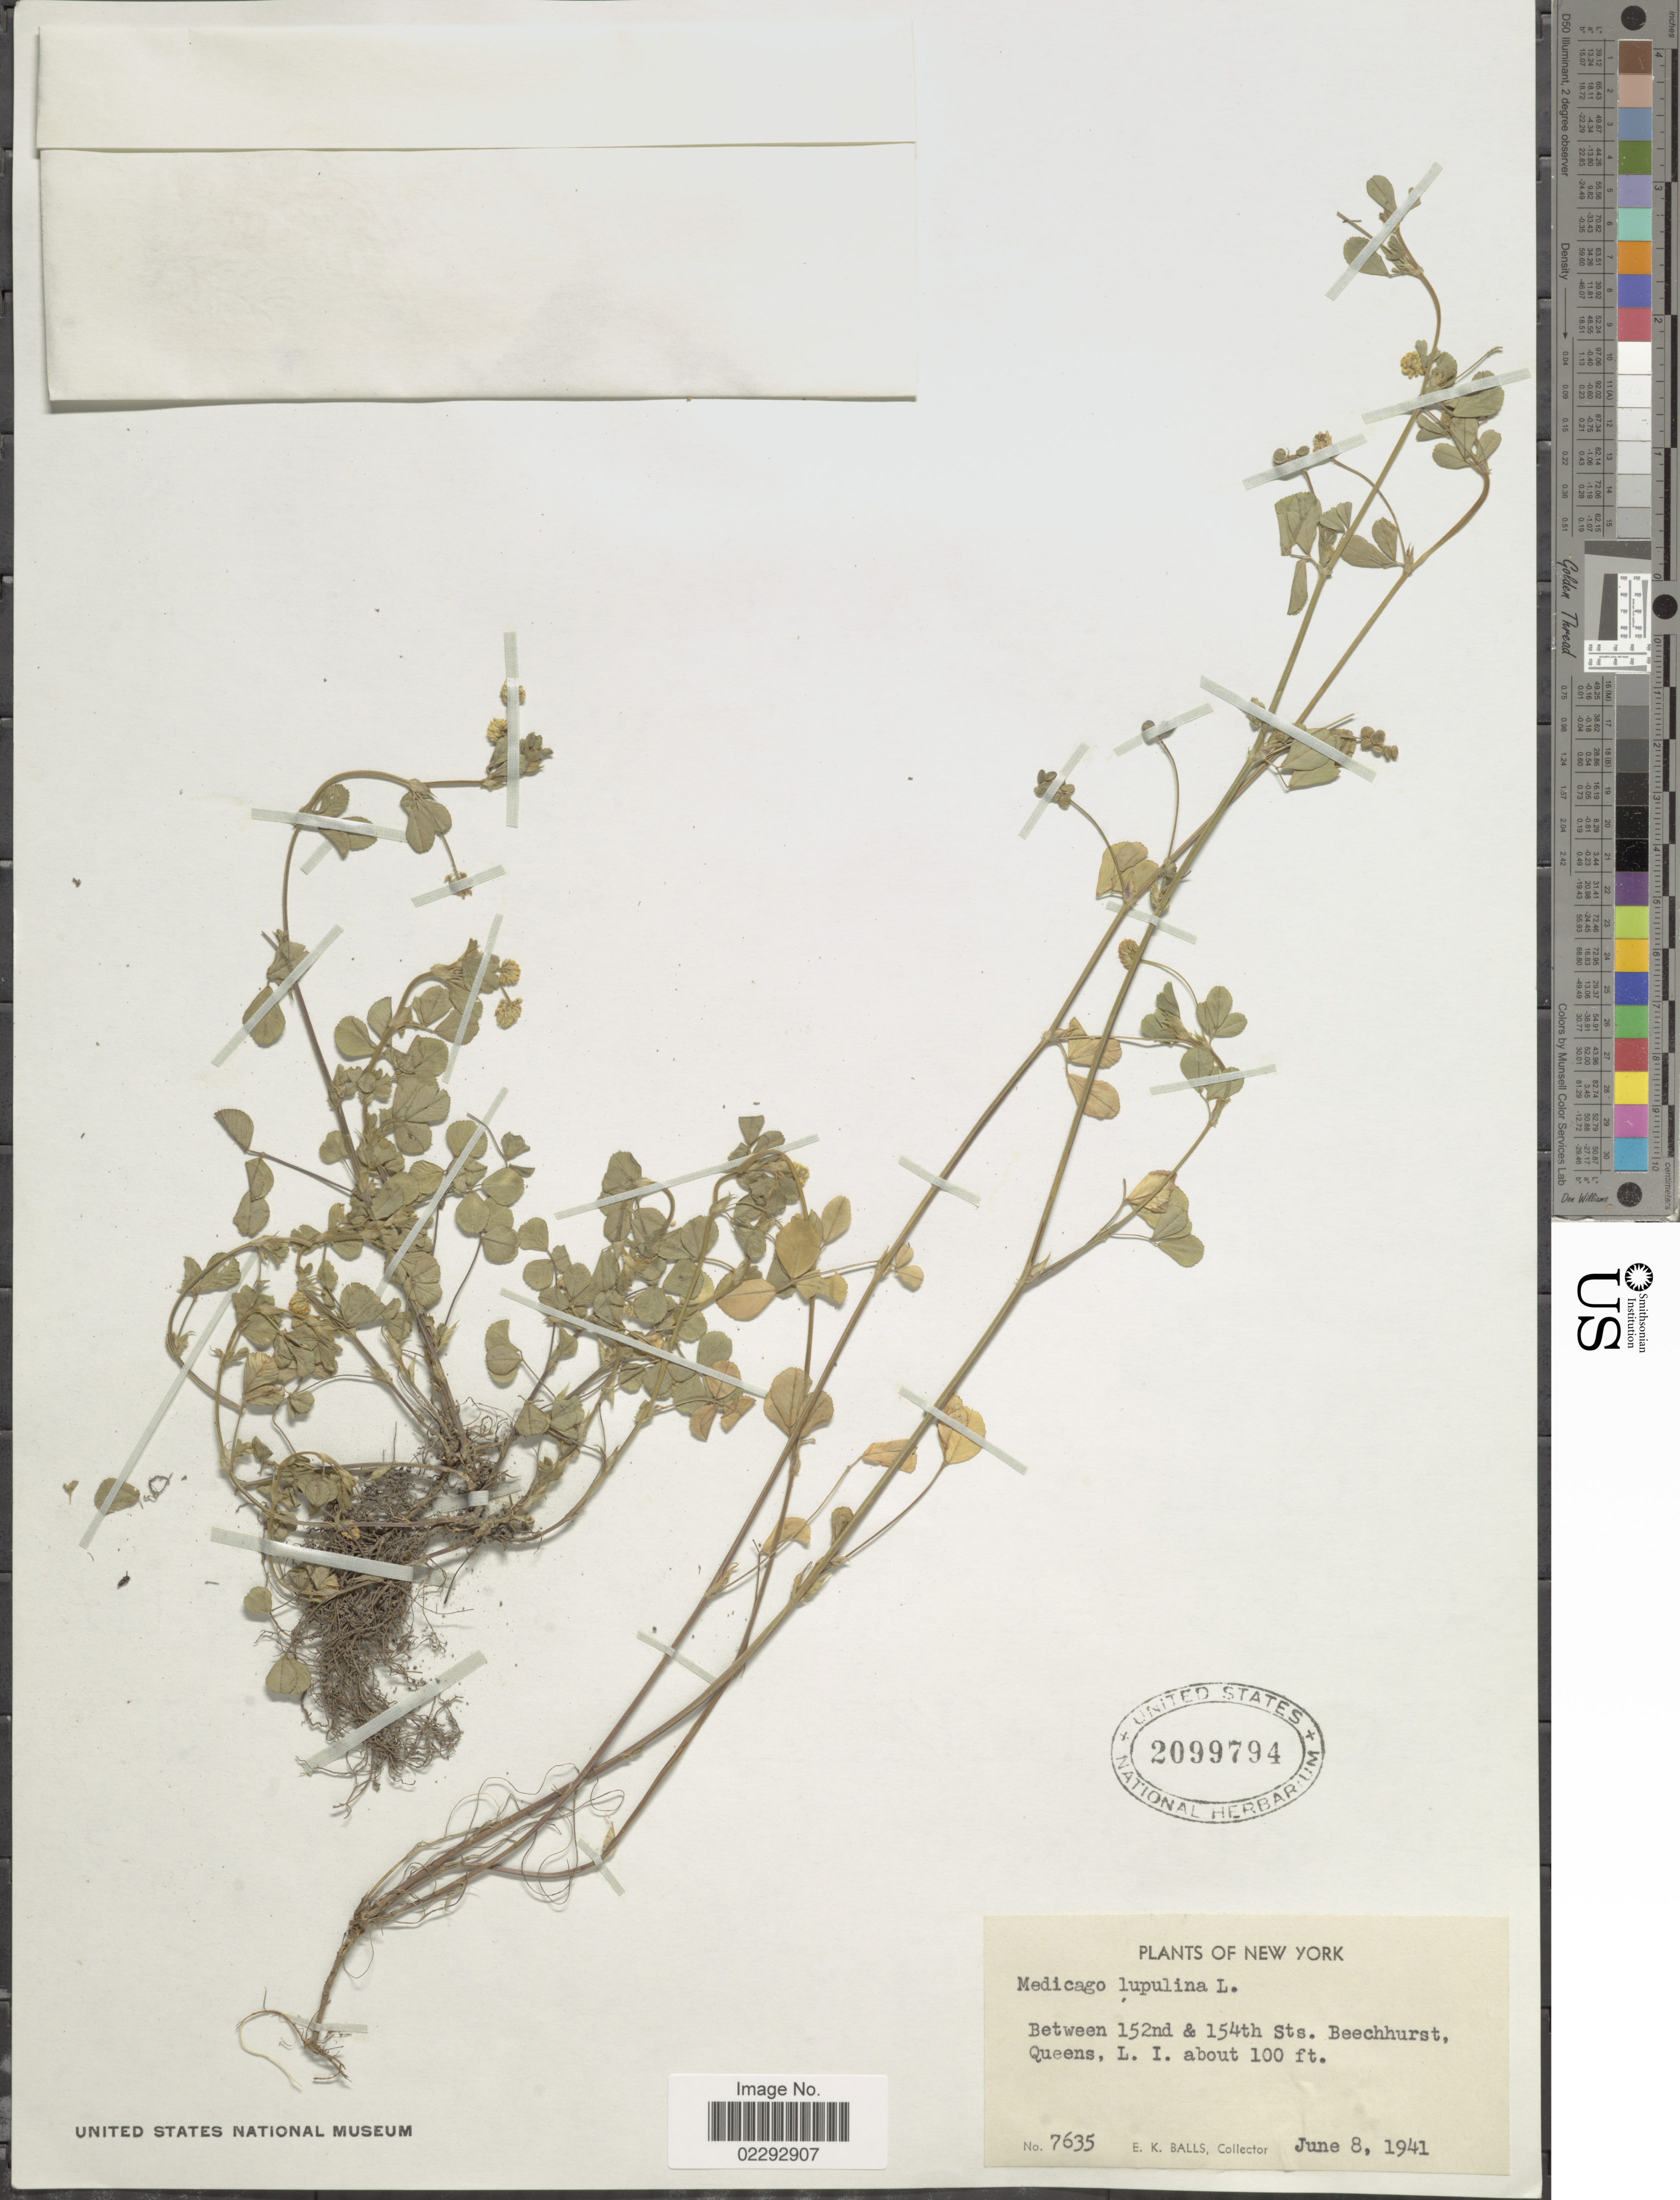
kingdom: Plantae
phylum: Tracheophyta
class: Magnoliopsida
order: Fabales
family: Fabaceae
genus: Medicago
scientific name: Medicago lupulina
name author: L.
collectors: E. K. Balls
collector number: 7635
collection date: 1941-06-08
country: United States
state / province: New York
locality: Between 152nd & 154th Sts. Beechhurst, Queens, L. I.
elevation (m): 30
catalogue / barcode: US 2099794